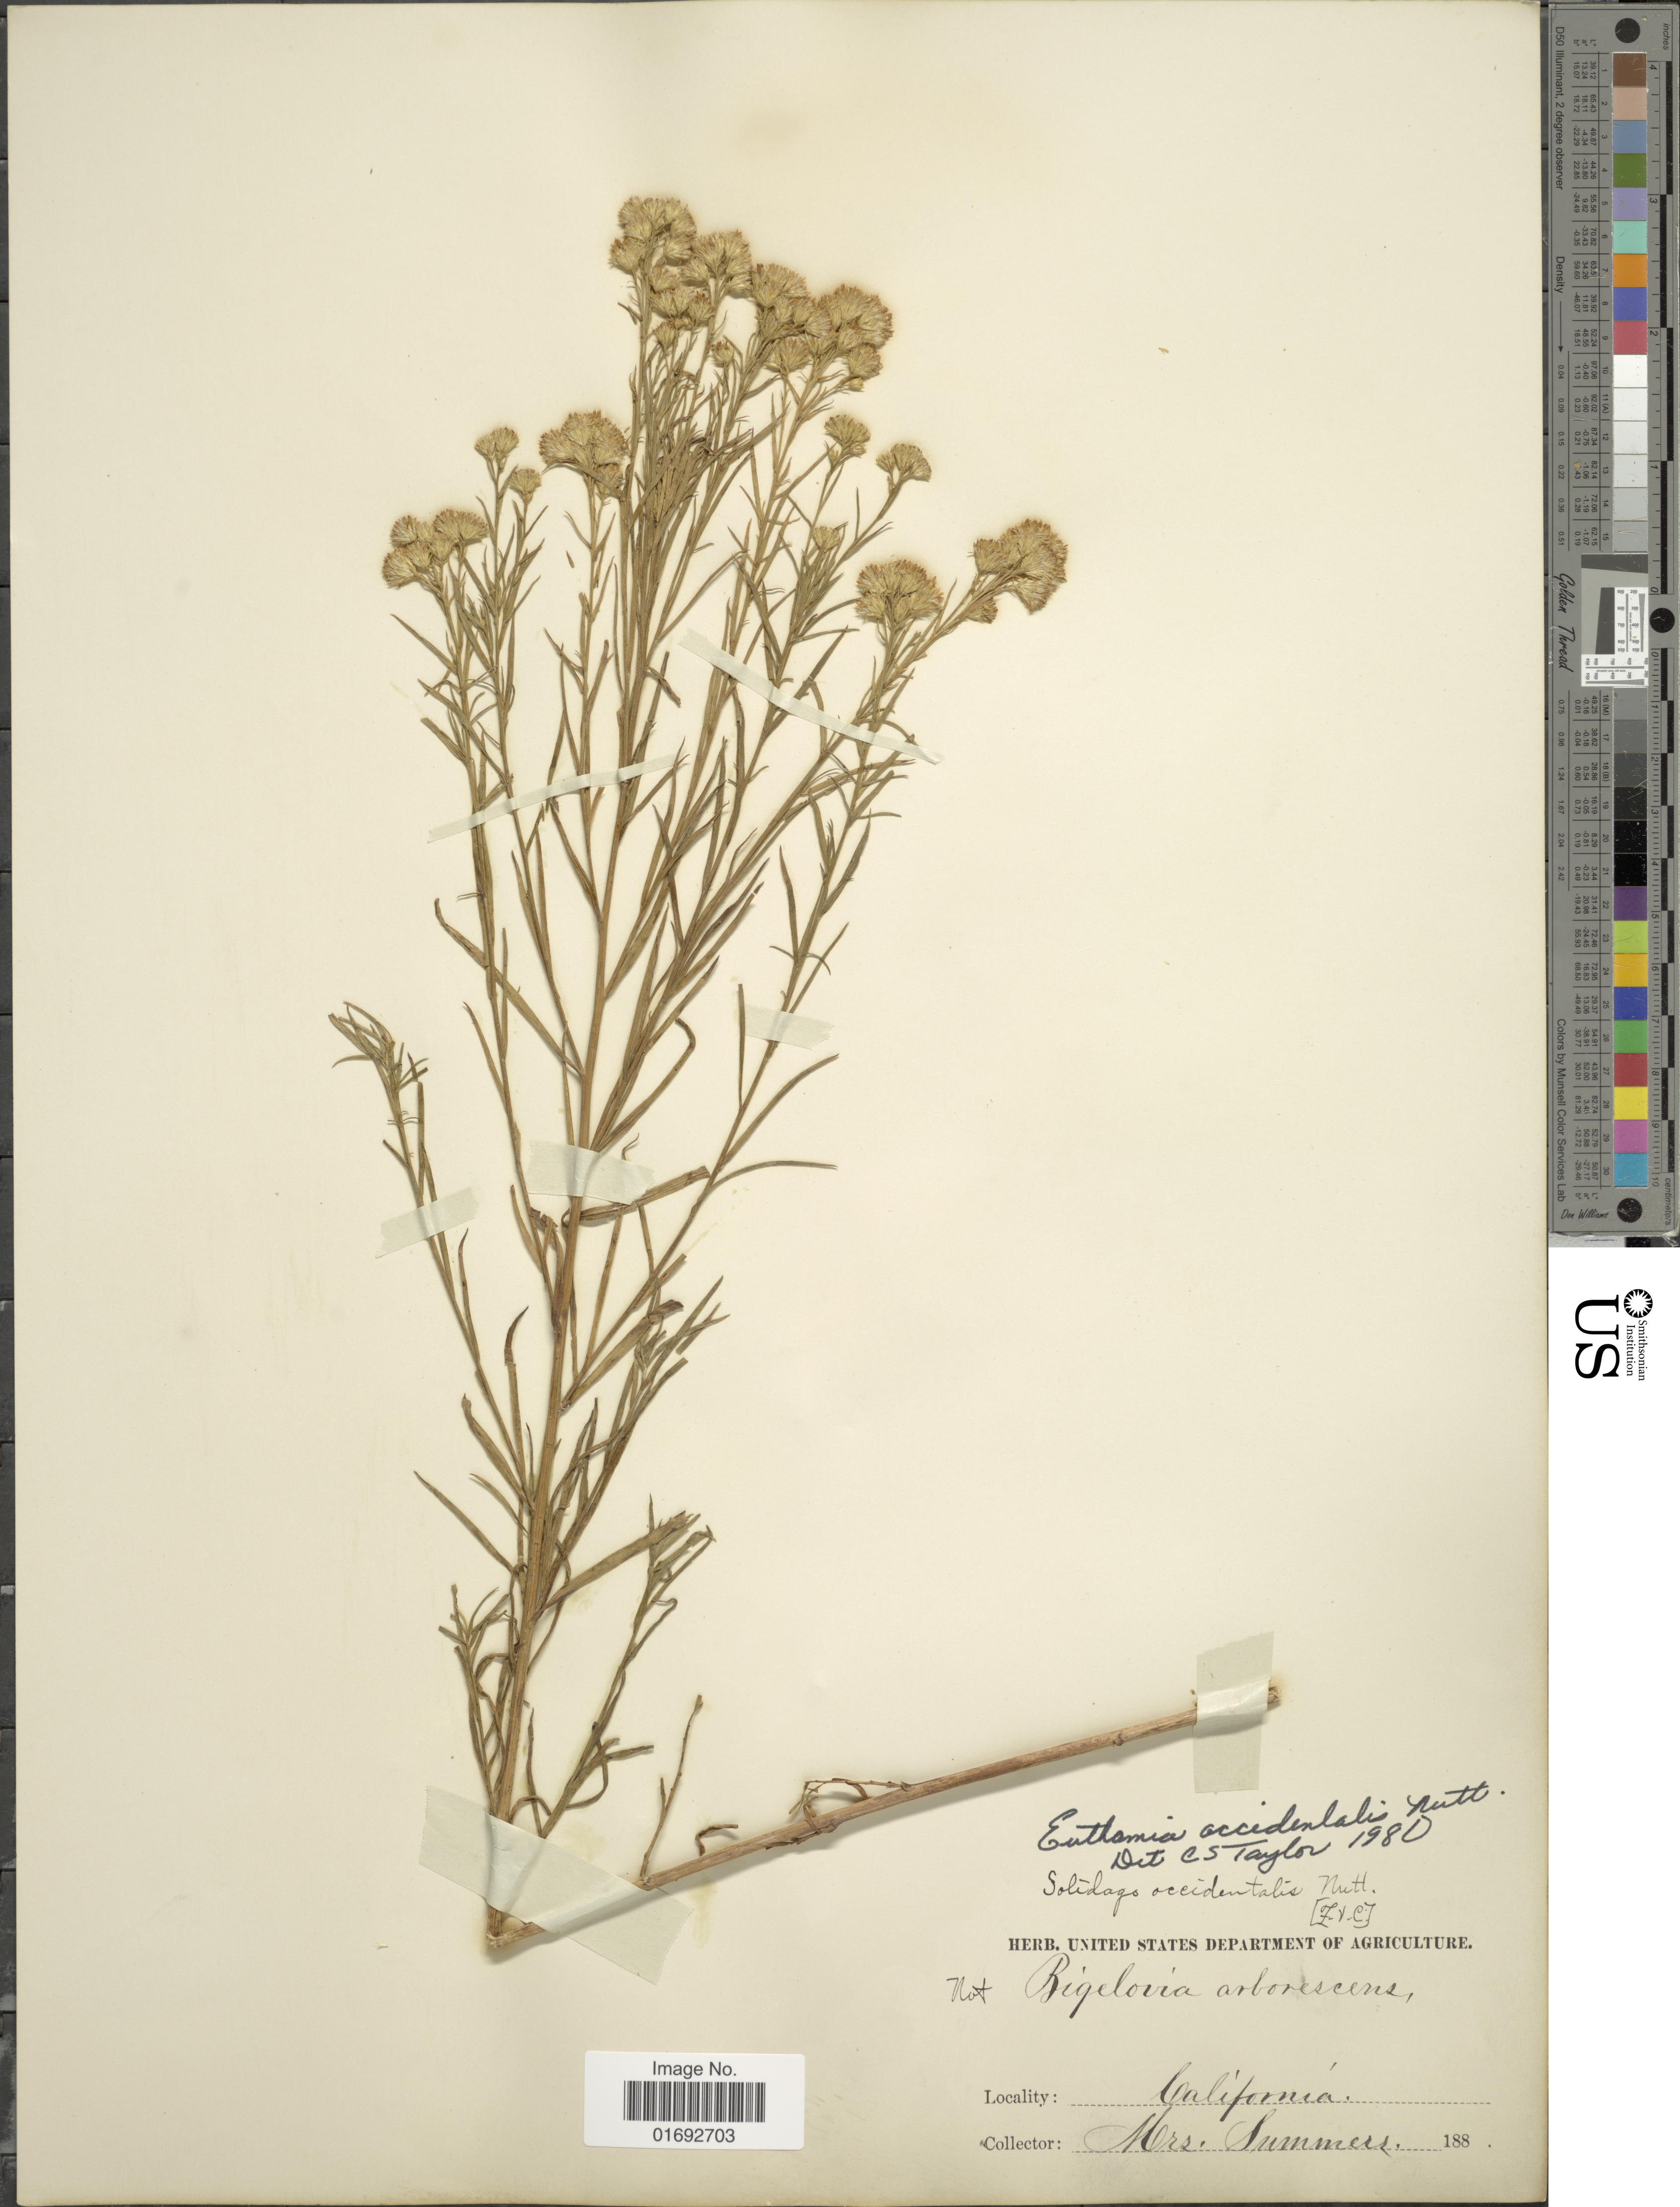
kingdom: Plantae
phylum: Tracheophyta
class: Magnoliopsida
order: Asterales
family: Asteraceae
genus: Euthamia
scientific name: Euthamia occidentalis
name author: Nutt.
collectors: -. Summers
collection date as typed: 188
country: United States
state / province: California